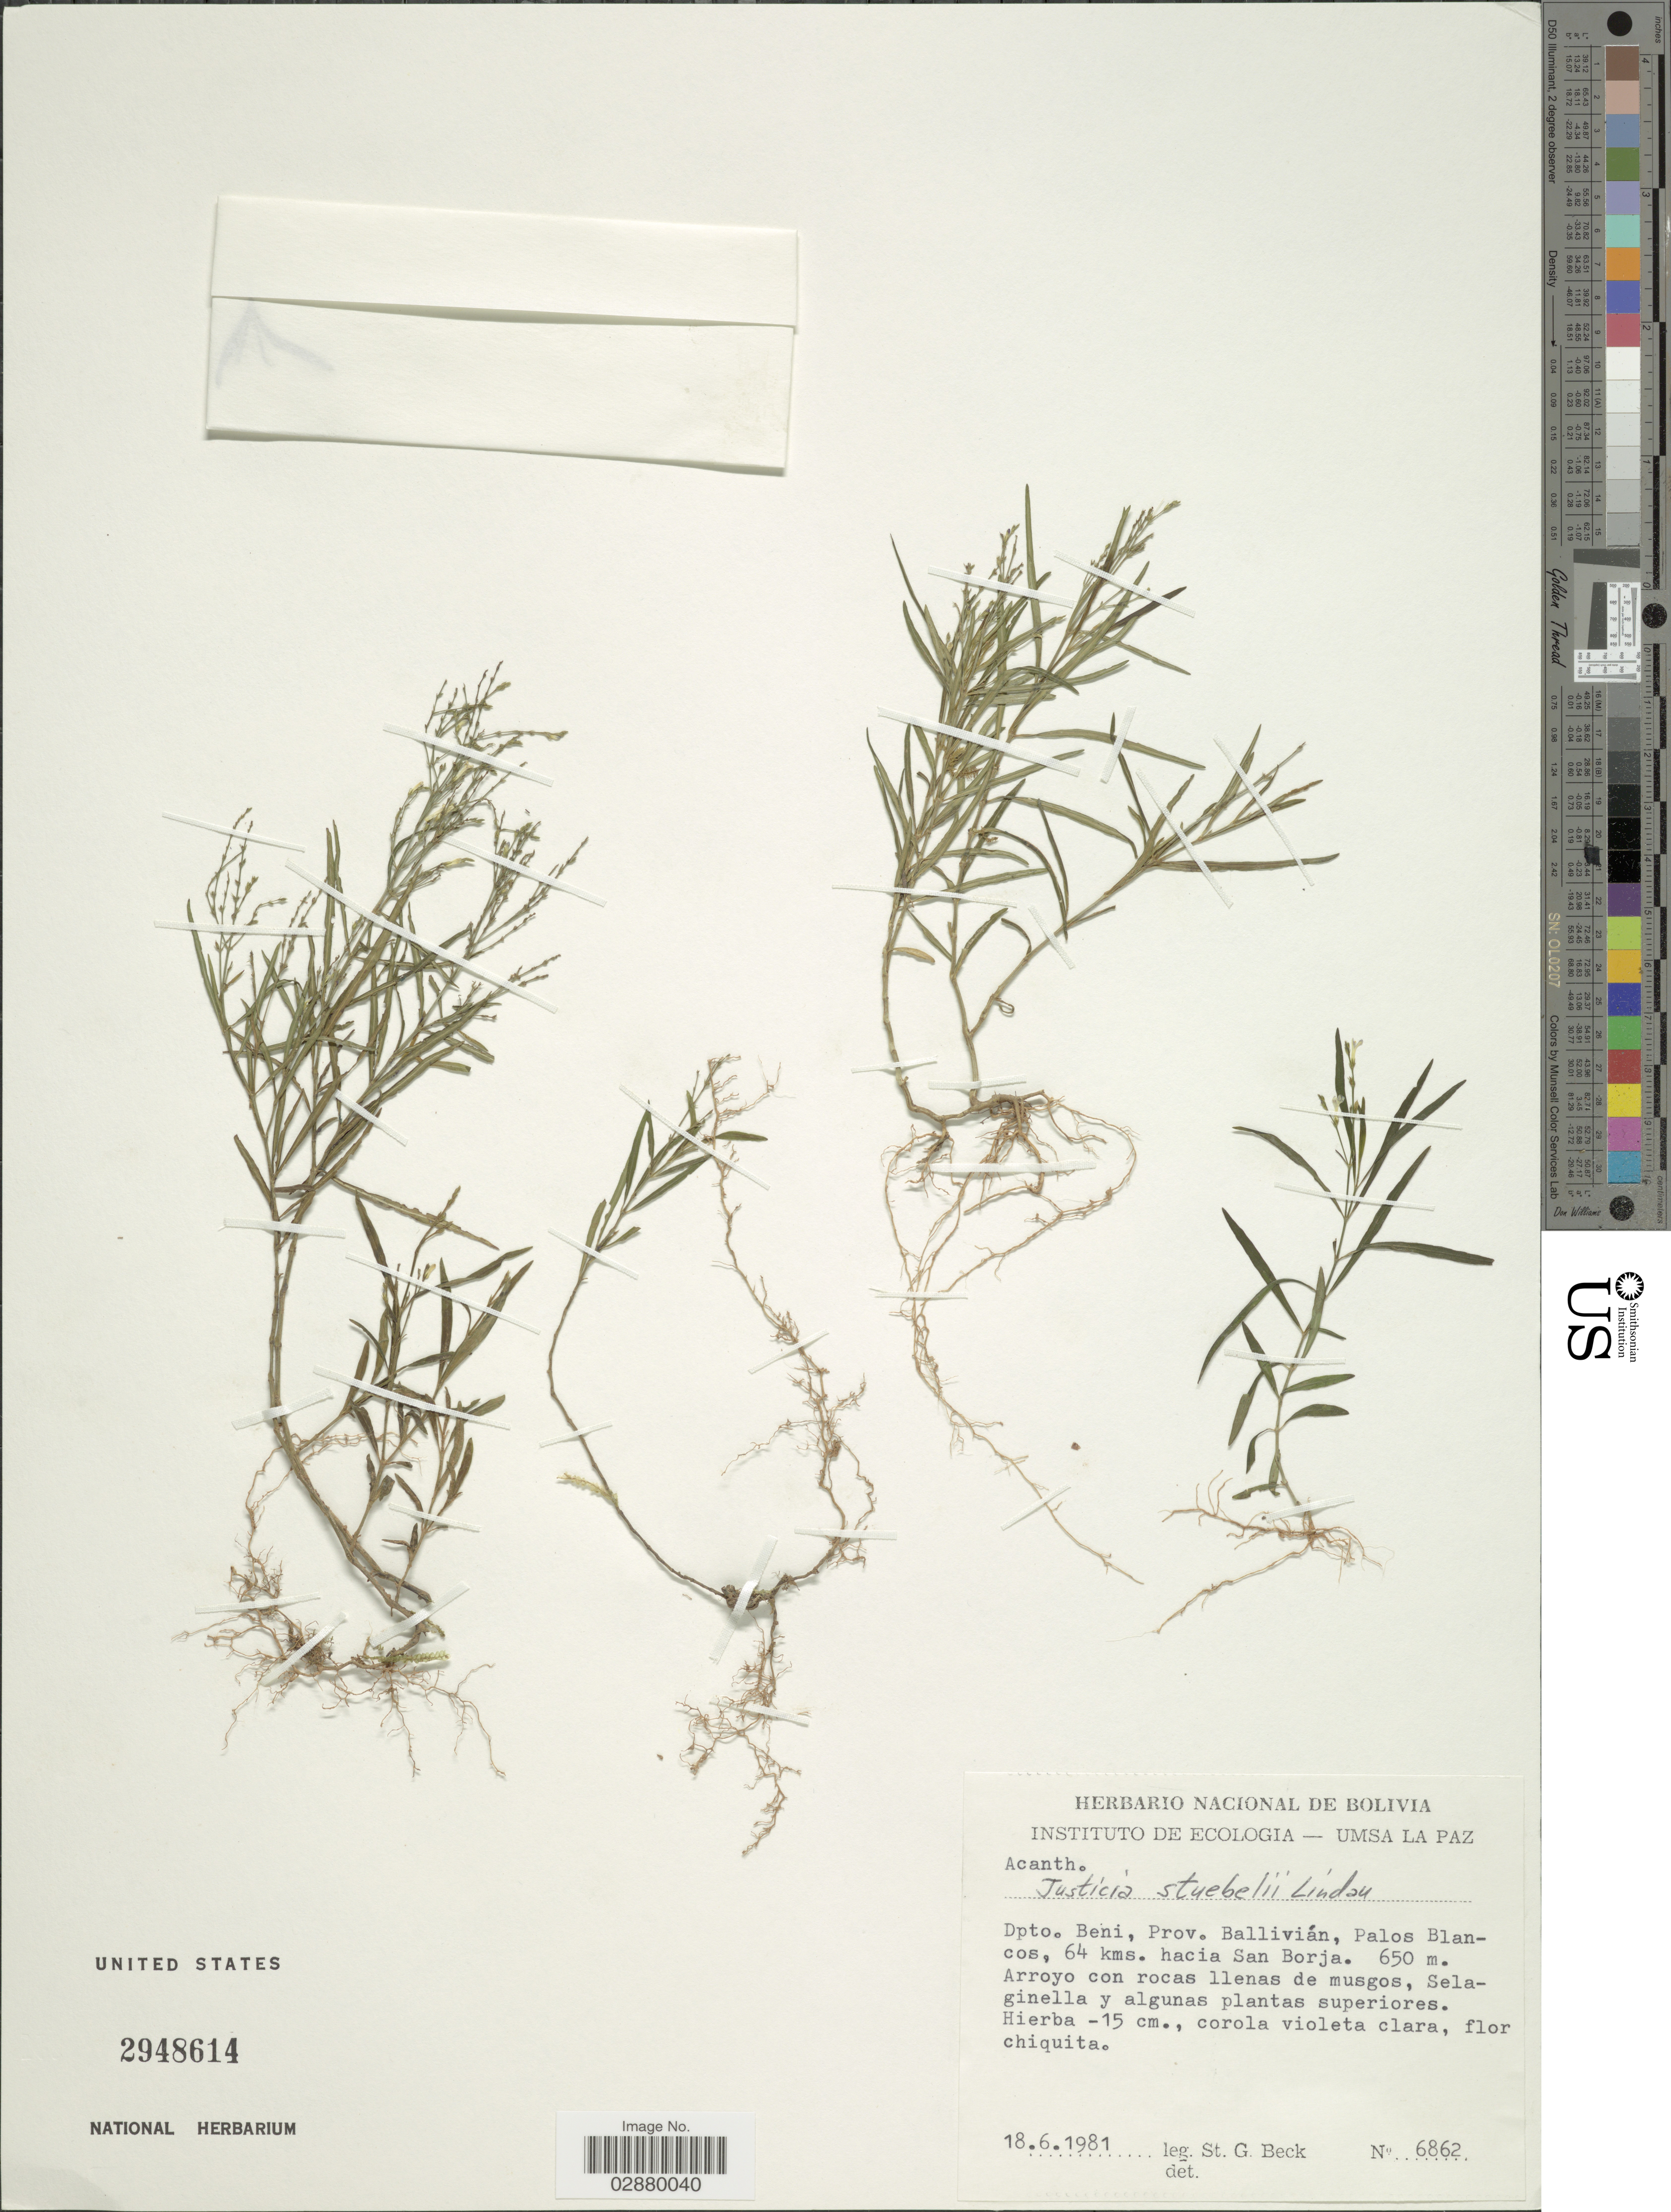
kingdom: Plantae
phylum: Tracheophyta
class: Magnoliopsida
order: Lamiales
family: Acanthaceae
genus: Justicia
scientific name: Justicia pectoralis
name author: Jacq.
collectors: S. G. Beck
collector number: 6862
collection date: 1981-06-18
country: Bolivia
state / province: Beni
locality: Dpto. Beni, Prov. Ballivián, Palos Blancos, 64 kms. hacia San Borja.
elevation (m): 650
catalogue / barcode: US 2948614